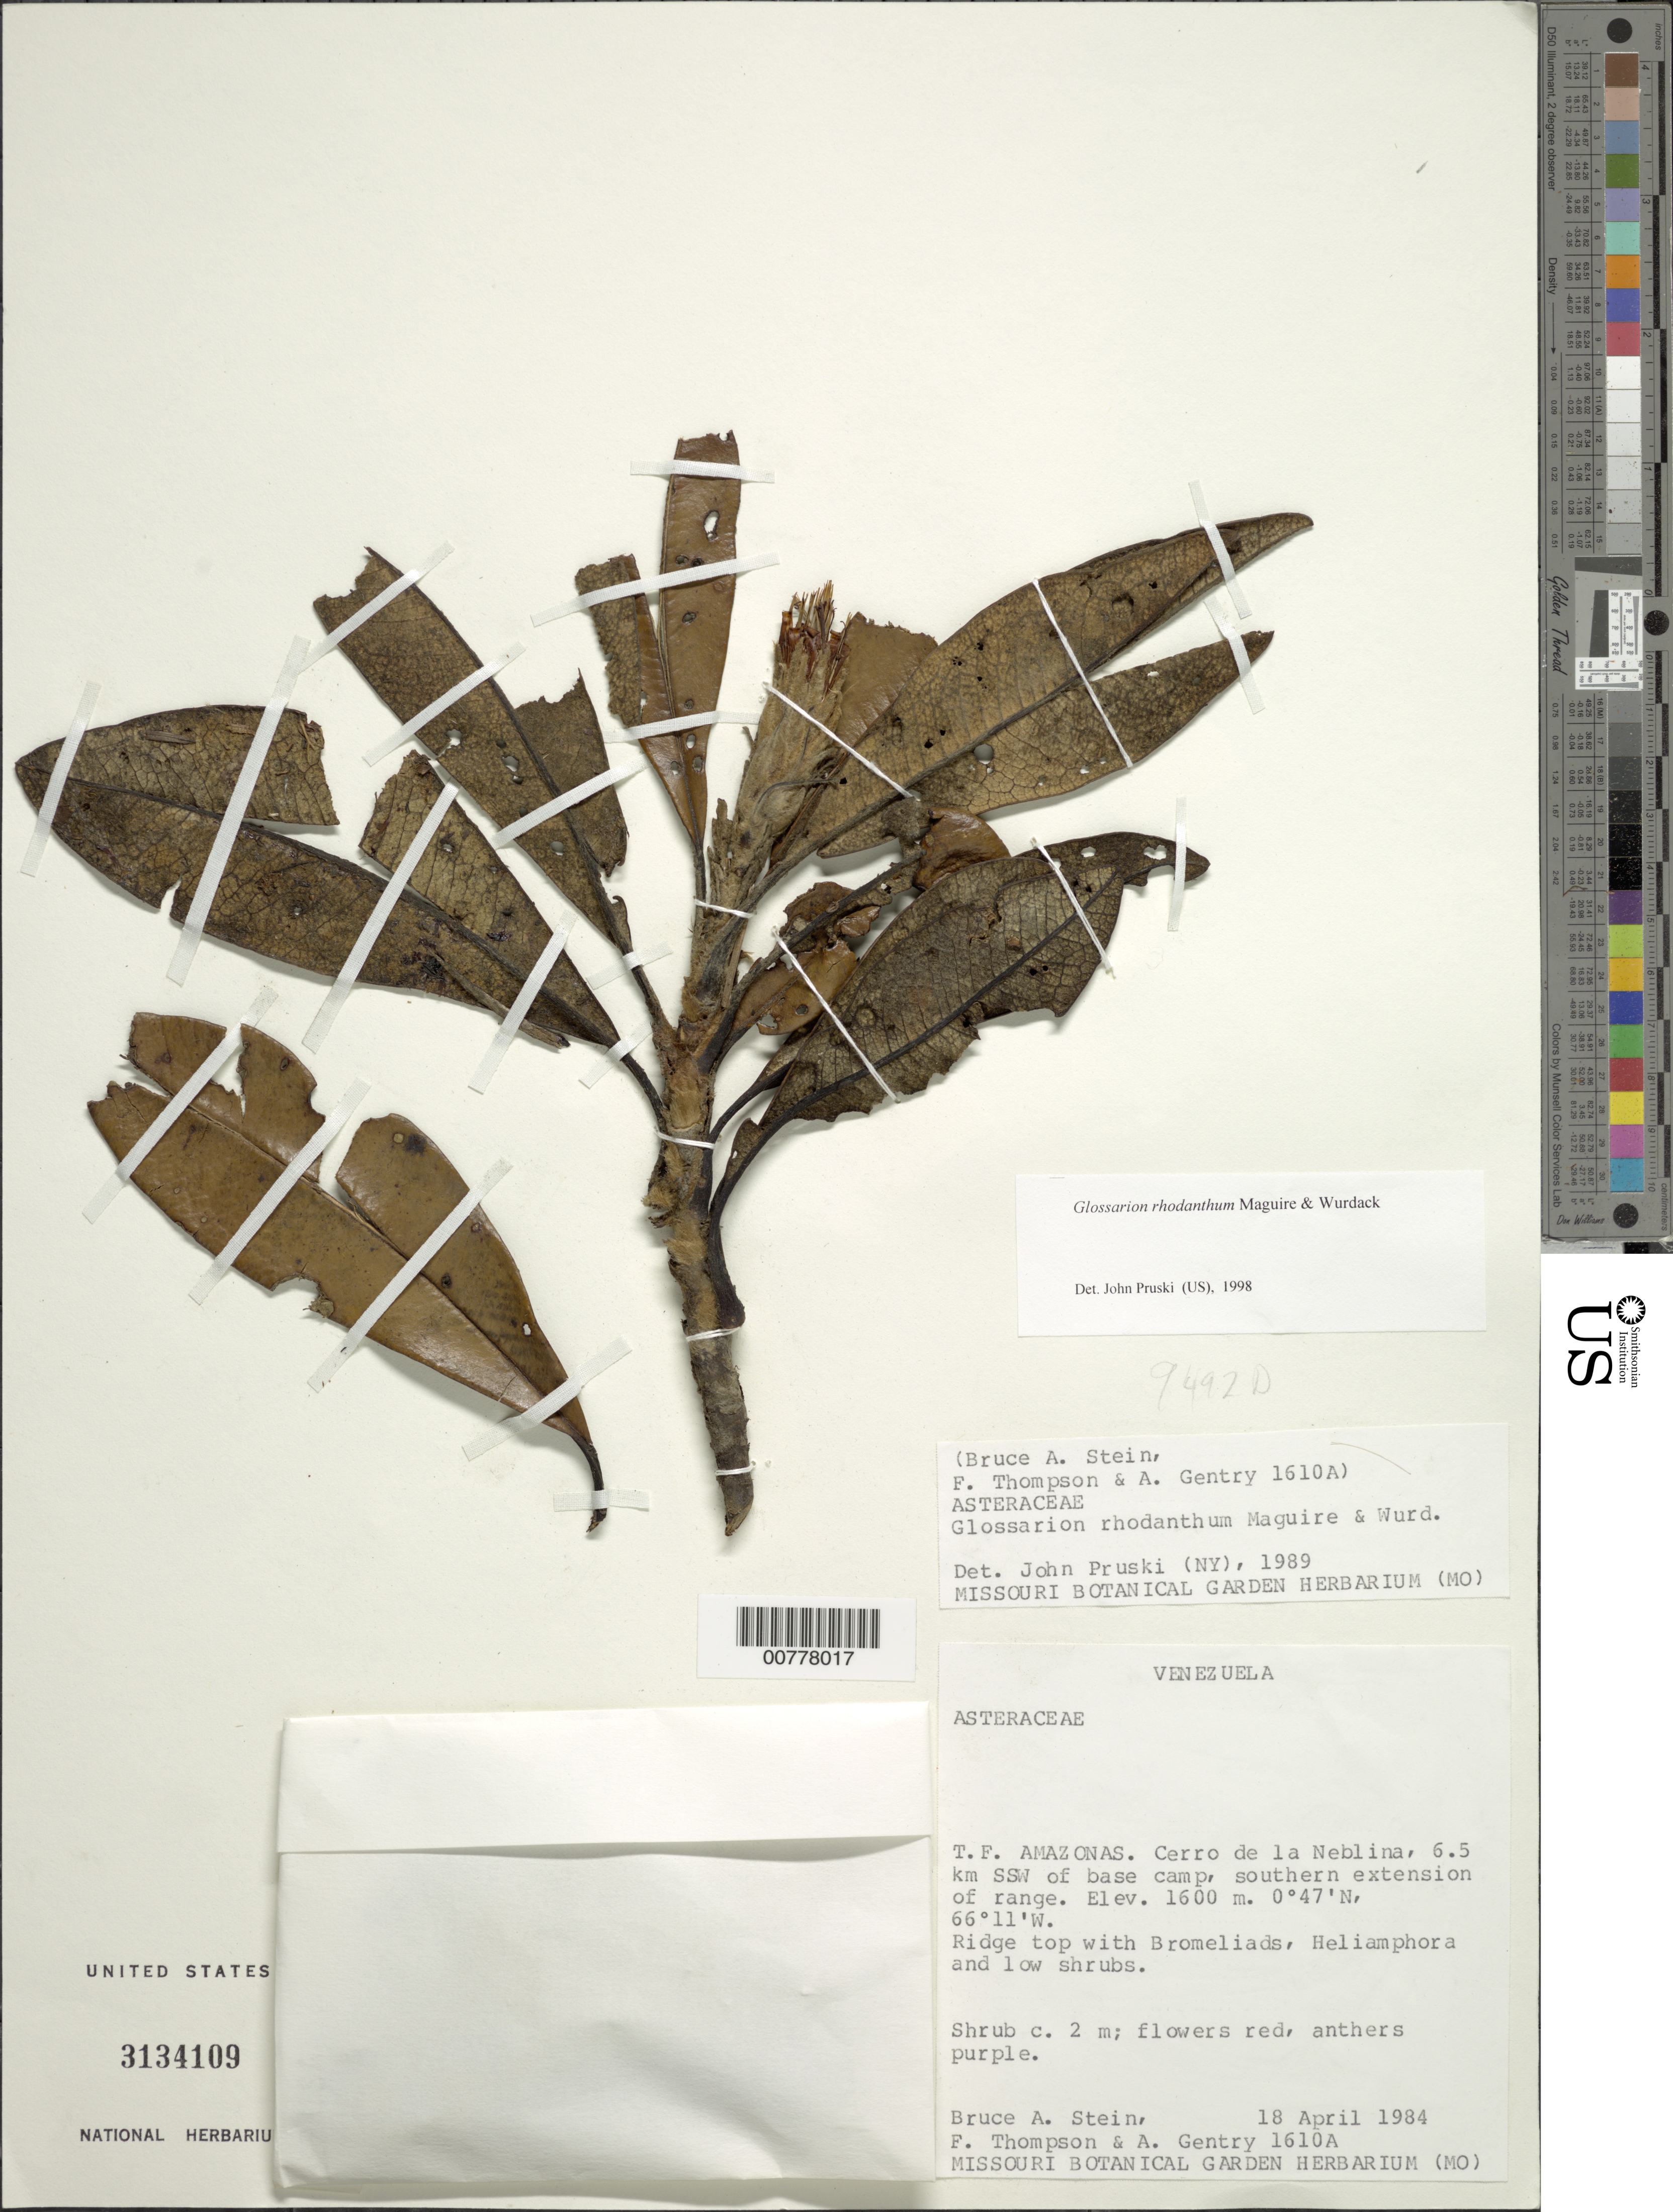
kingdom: Plantae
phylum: Tracheophyta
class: Magnoliopsida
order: Asterales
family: Asteraceae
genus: Glossarion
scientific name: Glossarion rhodanthum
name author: Maguire & Wurdack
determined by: Pruski, J. F.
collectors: B. A. Stein, F. Thompson & A. H. Gentry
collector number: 1610 A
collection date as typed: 18-Apr-84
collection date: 1984-04-18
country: Venezuela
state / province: Amazonas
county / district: Río Negro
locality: Cerro de la Neblina, 6.5 km SSW of base camp, southern extension of range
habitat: Ridge top with Bromeliads, Heliamphora and low shrubs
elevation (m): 1600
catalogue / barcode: US 3134109